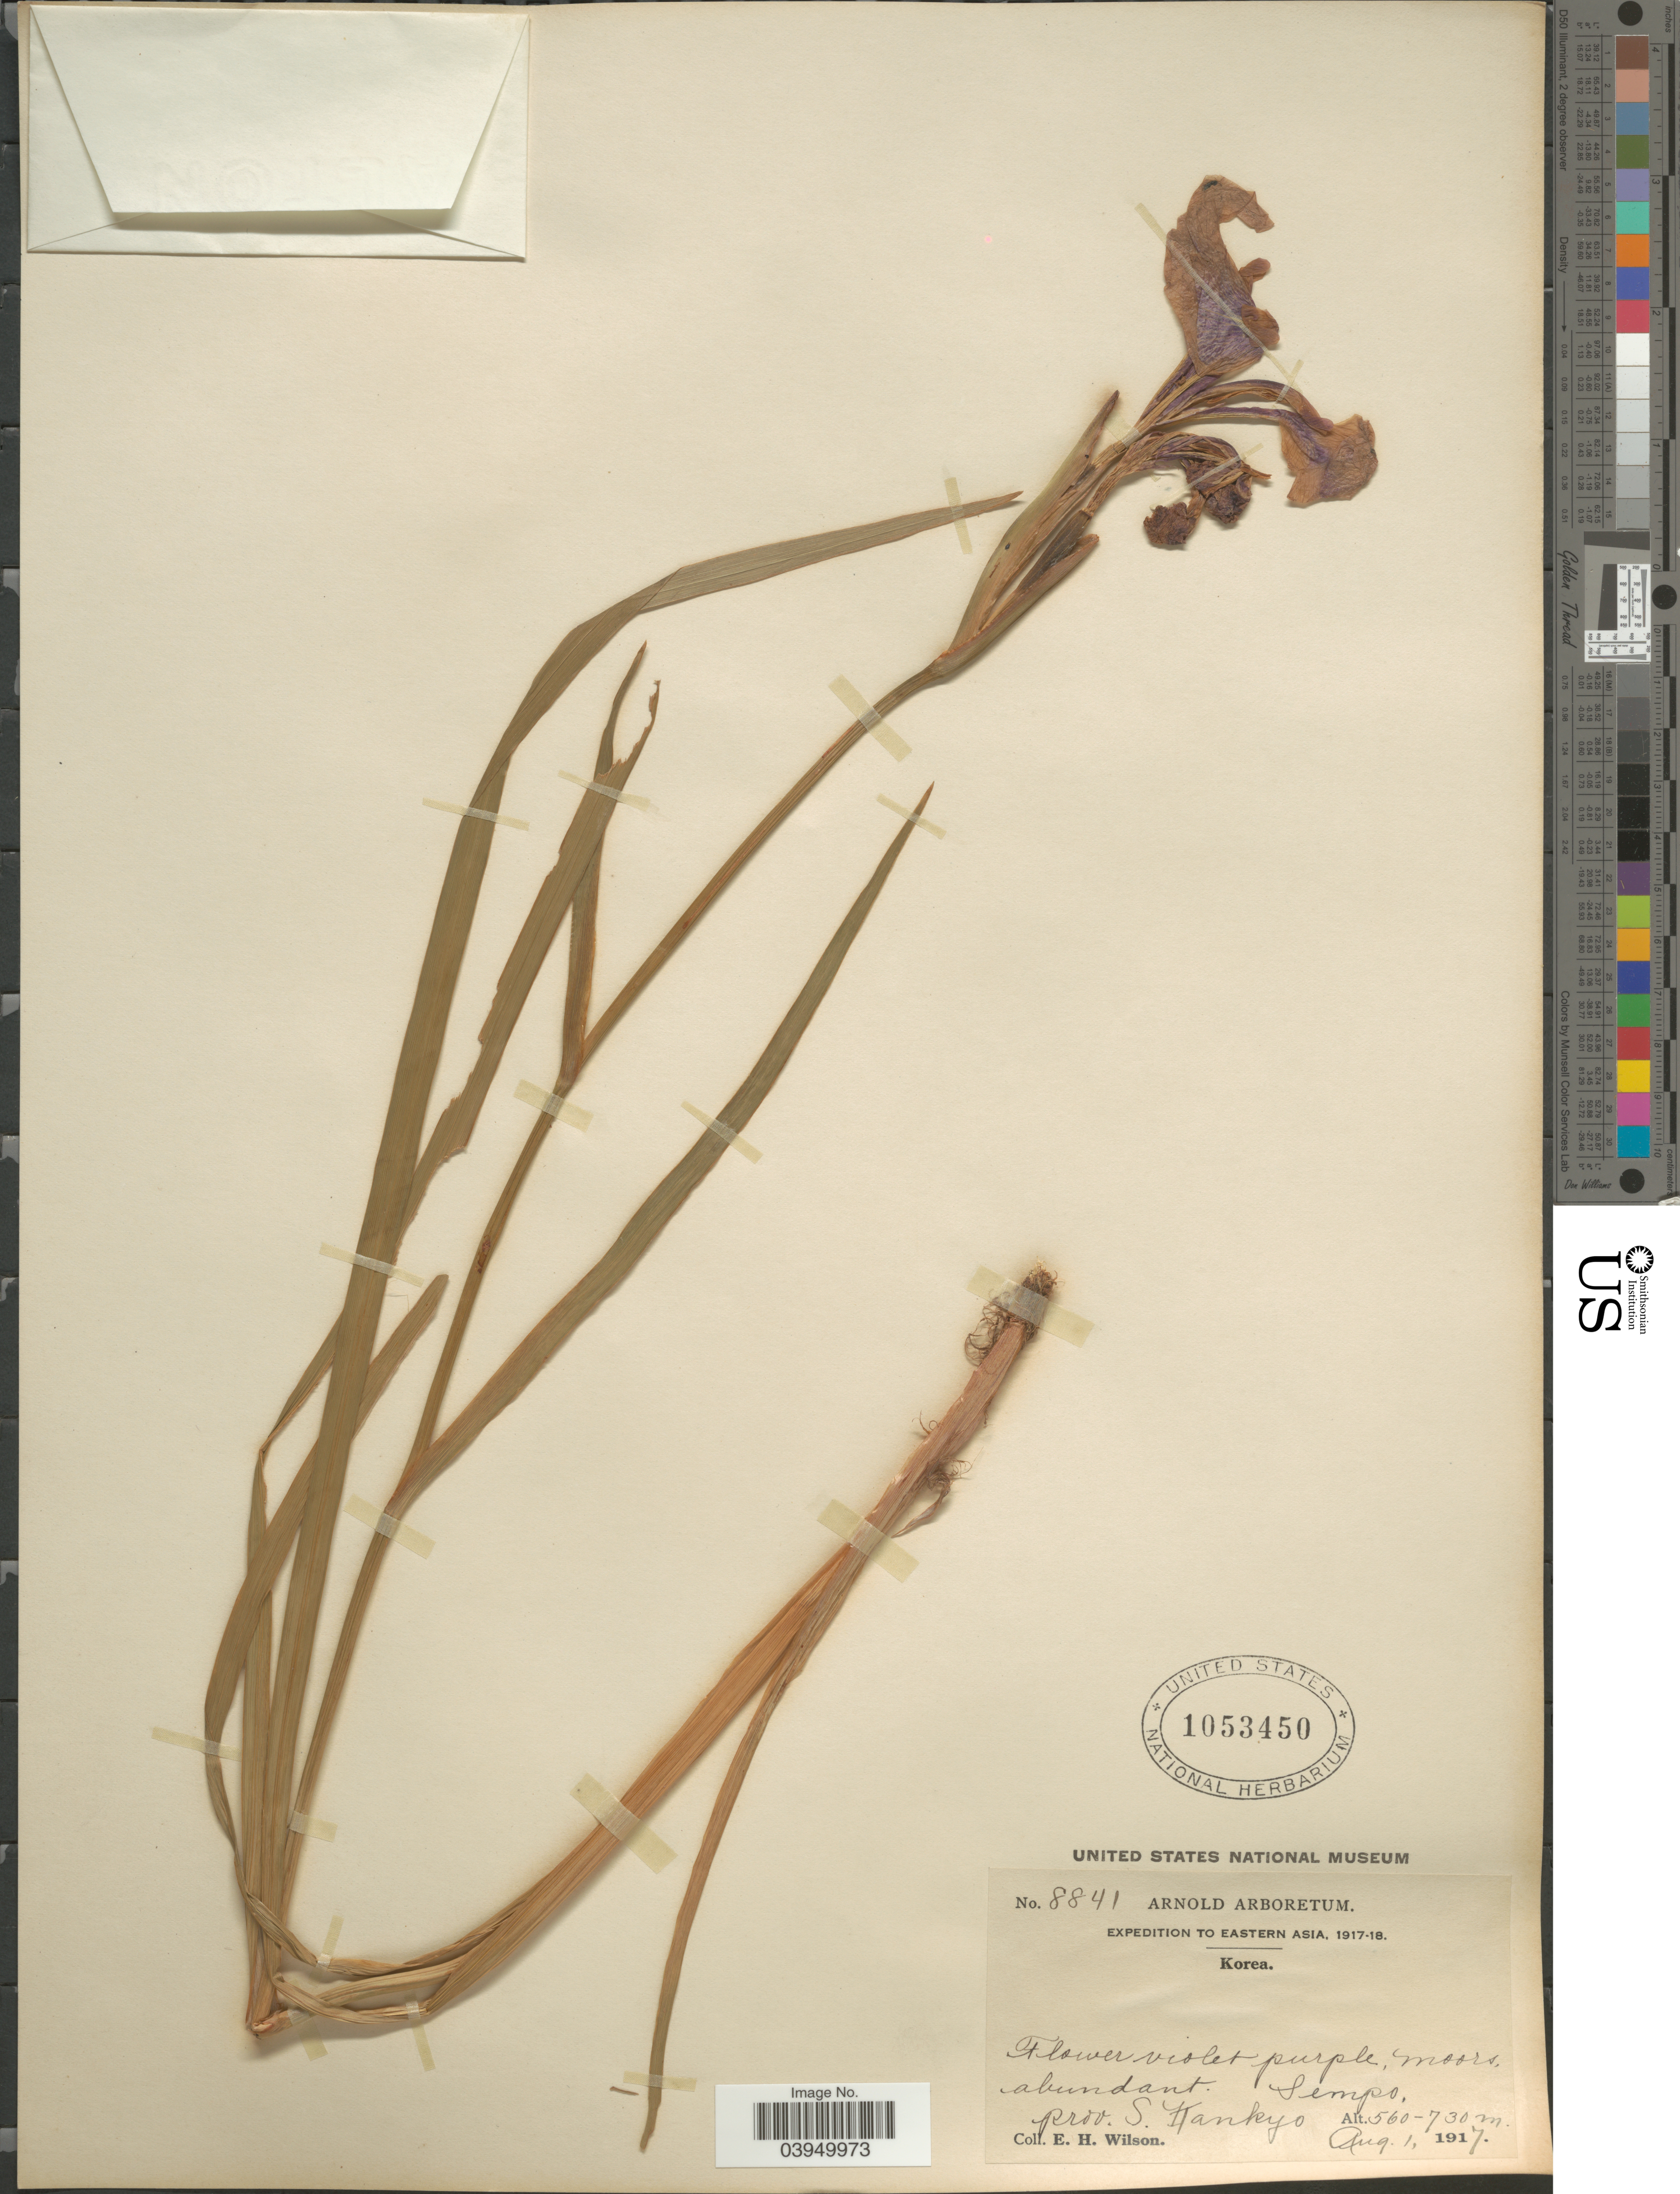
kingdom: Plantae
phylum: Tracheophyta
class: Liliopsida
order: Asparagales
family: Iridaceae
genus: Iris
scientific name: Iris sp.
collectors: E. Wilson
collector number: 8841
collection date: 1917-08-01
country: North Korea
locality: Eastern Asia. Sempo, Prov. S. Kankyo.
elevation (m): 560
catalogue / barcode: US 1053450